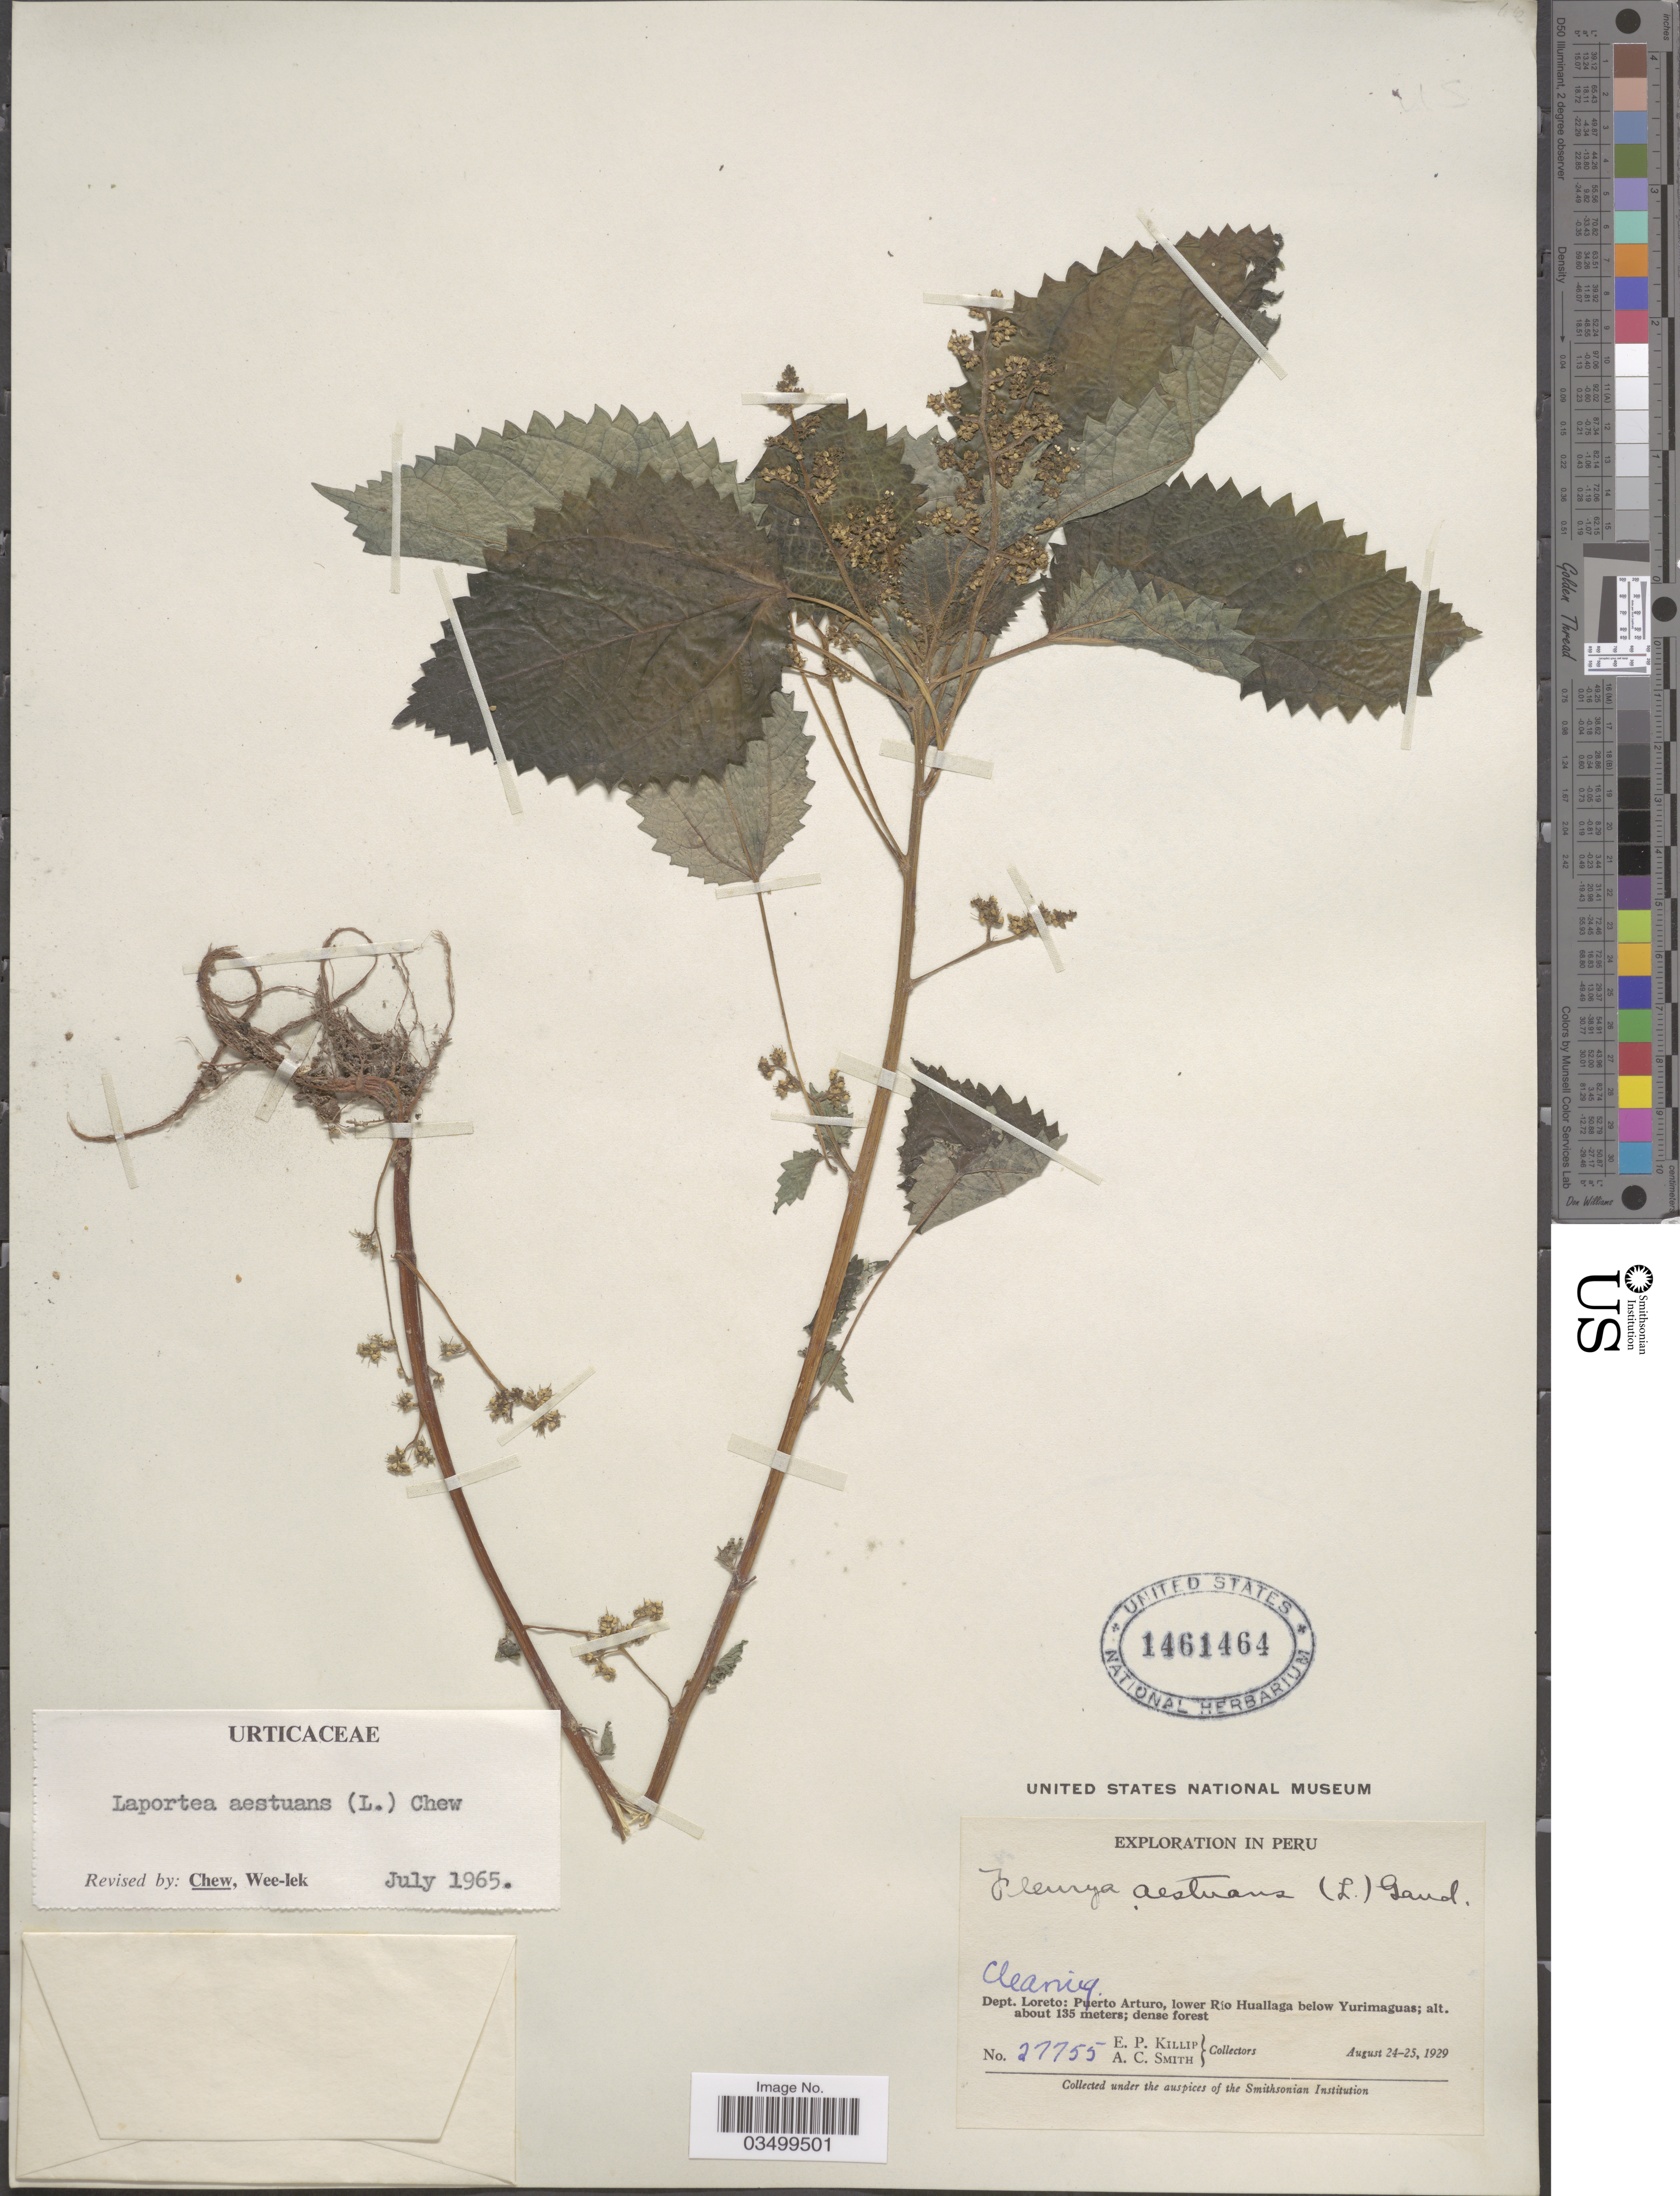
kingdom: Plantae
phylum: Tracheophyta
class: Magnoliopsida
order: Rosales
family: Urticaceae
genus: Laportea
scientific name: Laportea aestuans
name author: (L.) Chew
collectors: E. P. Killip & A. C. Smith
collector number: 27755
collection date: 1929-08-24/1929-08-25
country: Peru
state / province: Loreto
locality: Dept. Loreto: Puerto Arturo, lower Río Huallaga below Yurimaguas.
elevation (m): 135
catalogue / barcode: US 1461464